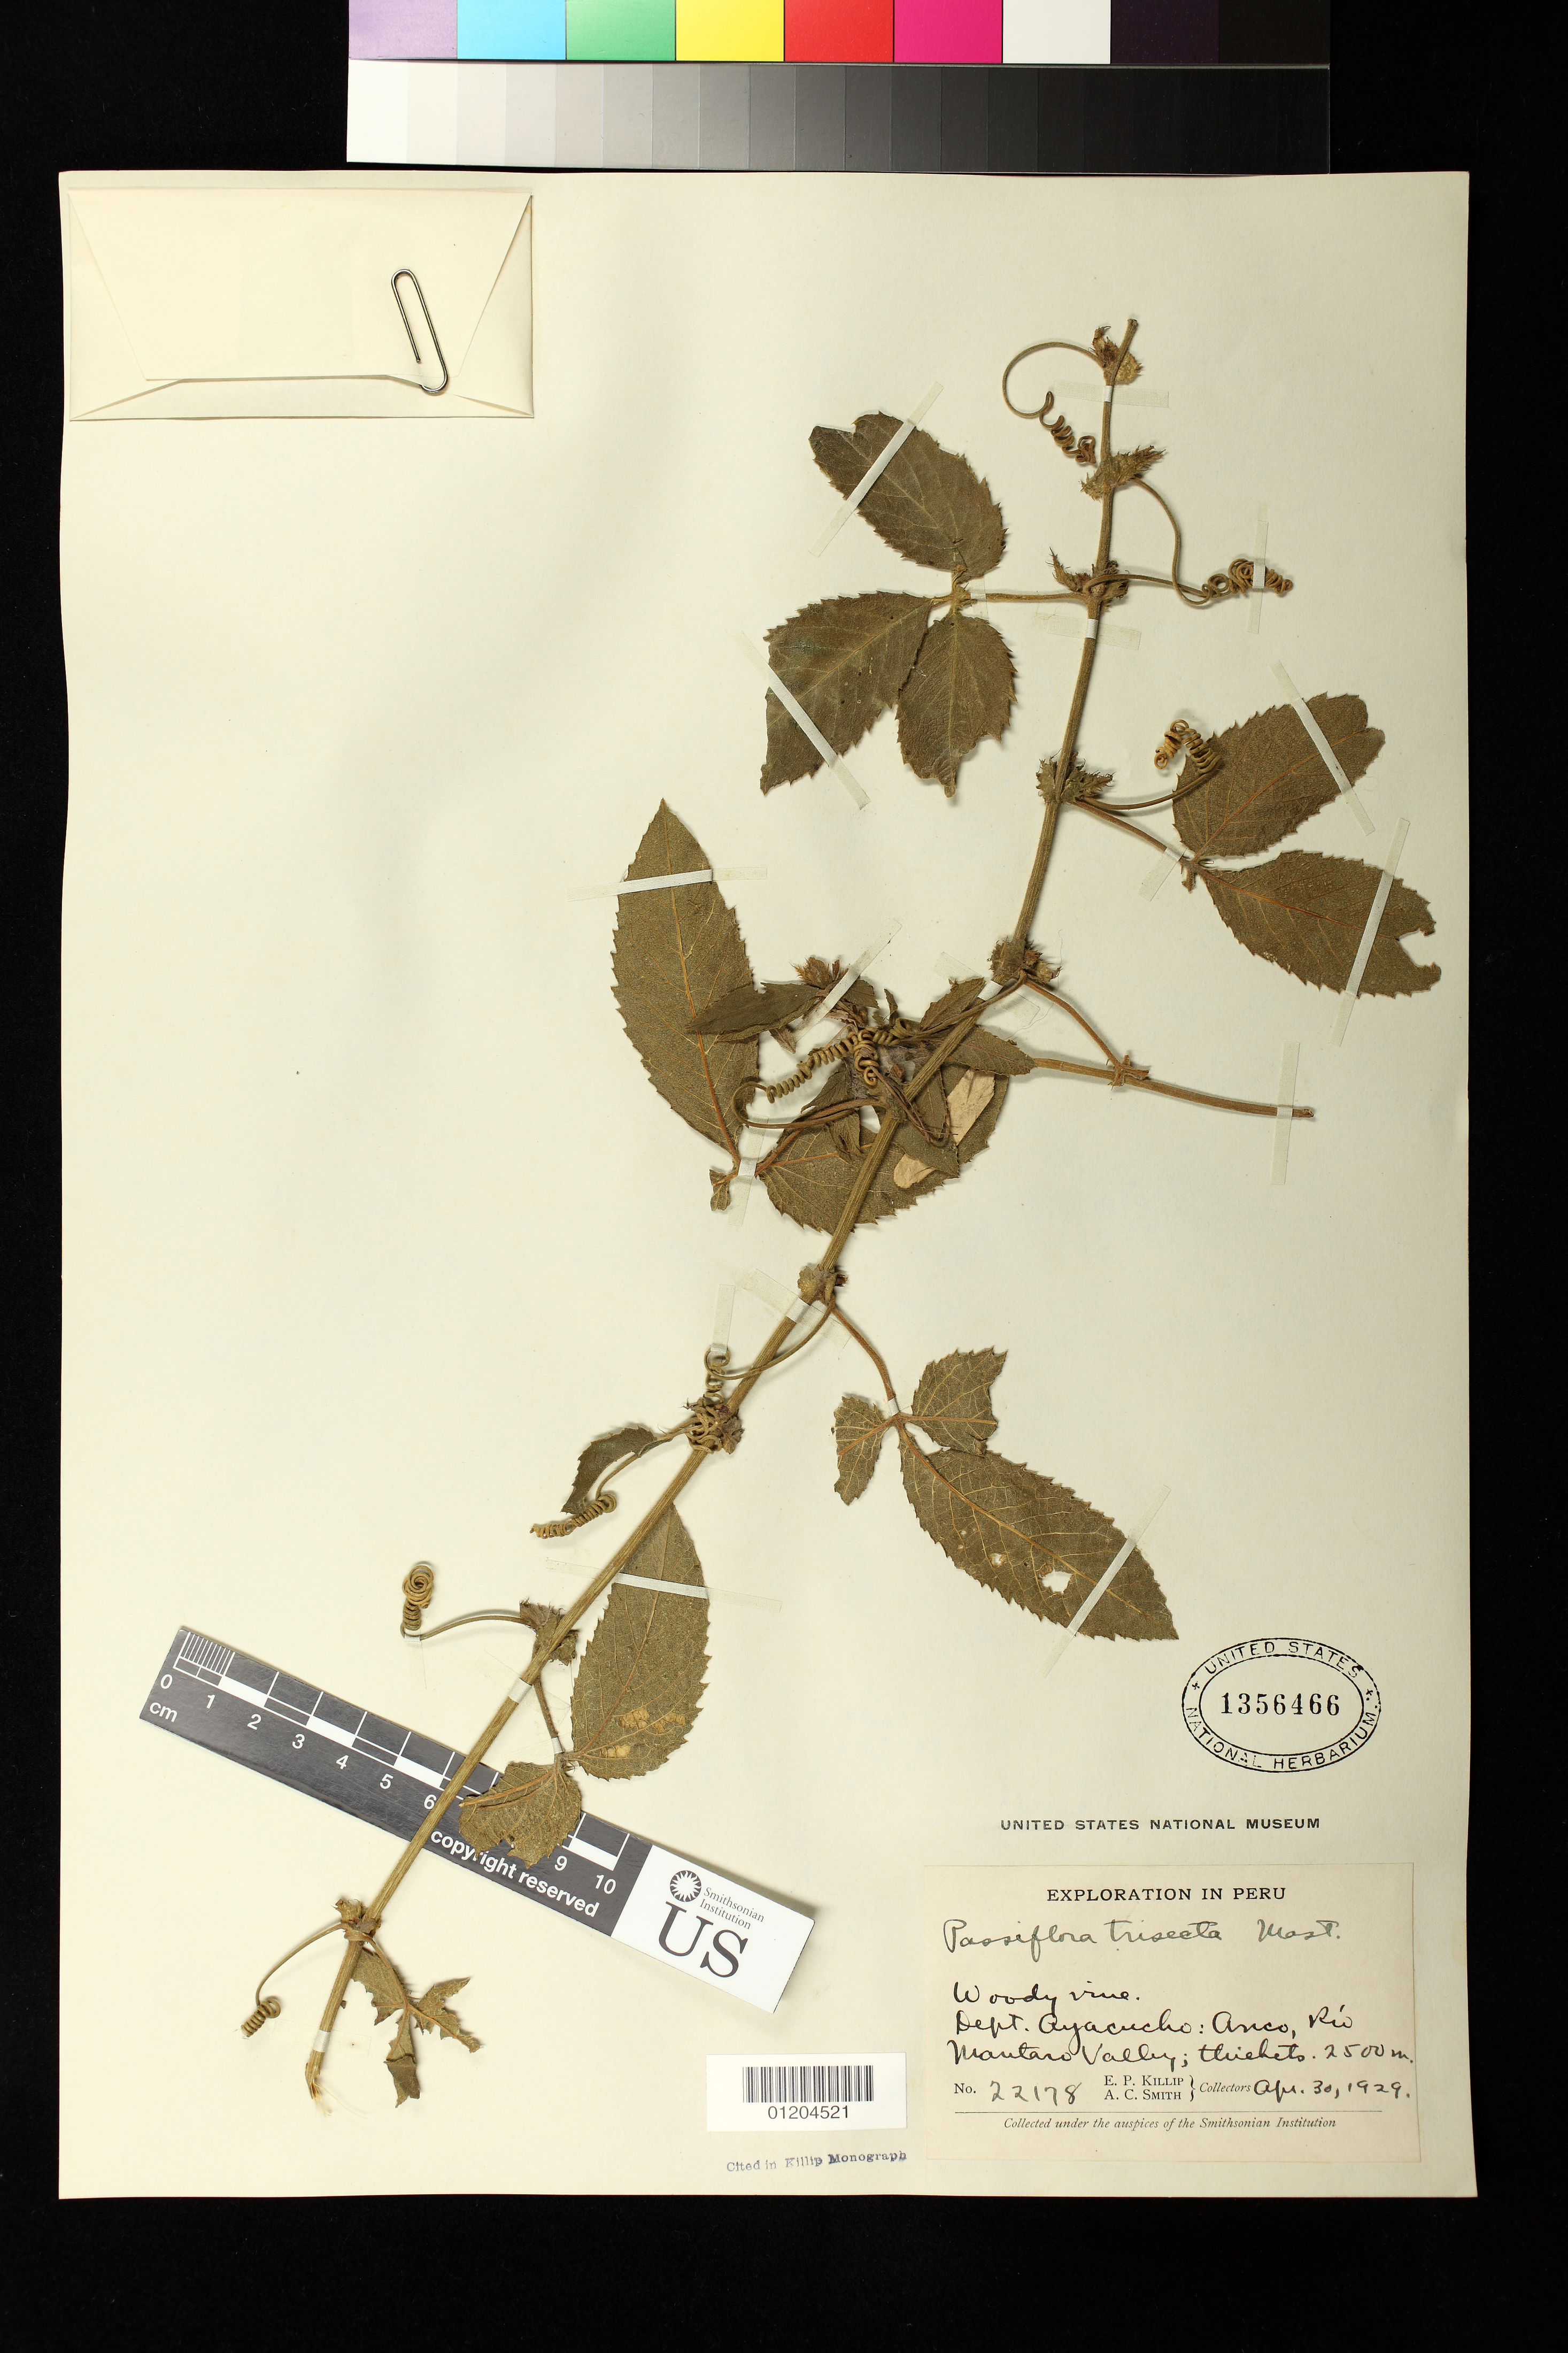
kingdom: Plantae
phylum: Tracheophyta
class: Magnoliopsida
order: Malpighiales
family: Passifloraceae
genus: Passiflora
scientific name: Passiflora trisecta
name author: Mast.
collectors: E. P. Killip & A. C. Smith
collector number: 22178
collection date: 1929-04-30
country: Peru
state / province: Ayacucho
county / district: La Mar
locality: Anco, Rio Mantaro Valley; thickets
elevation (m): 2500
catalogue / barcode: US 1356466